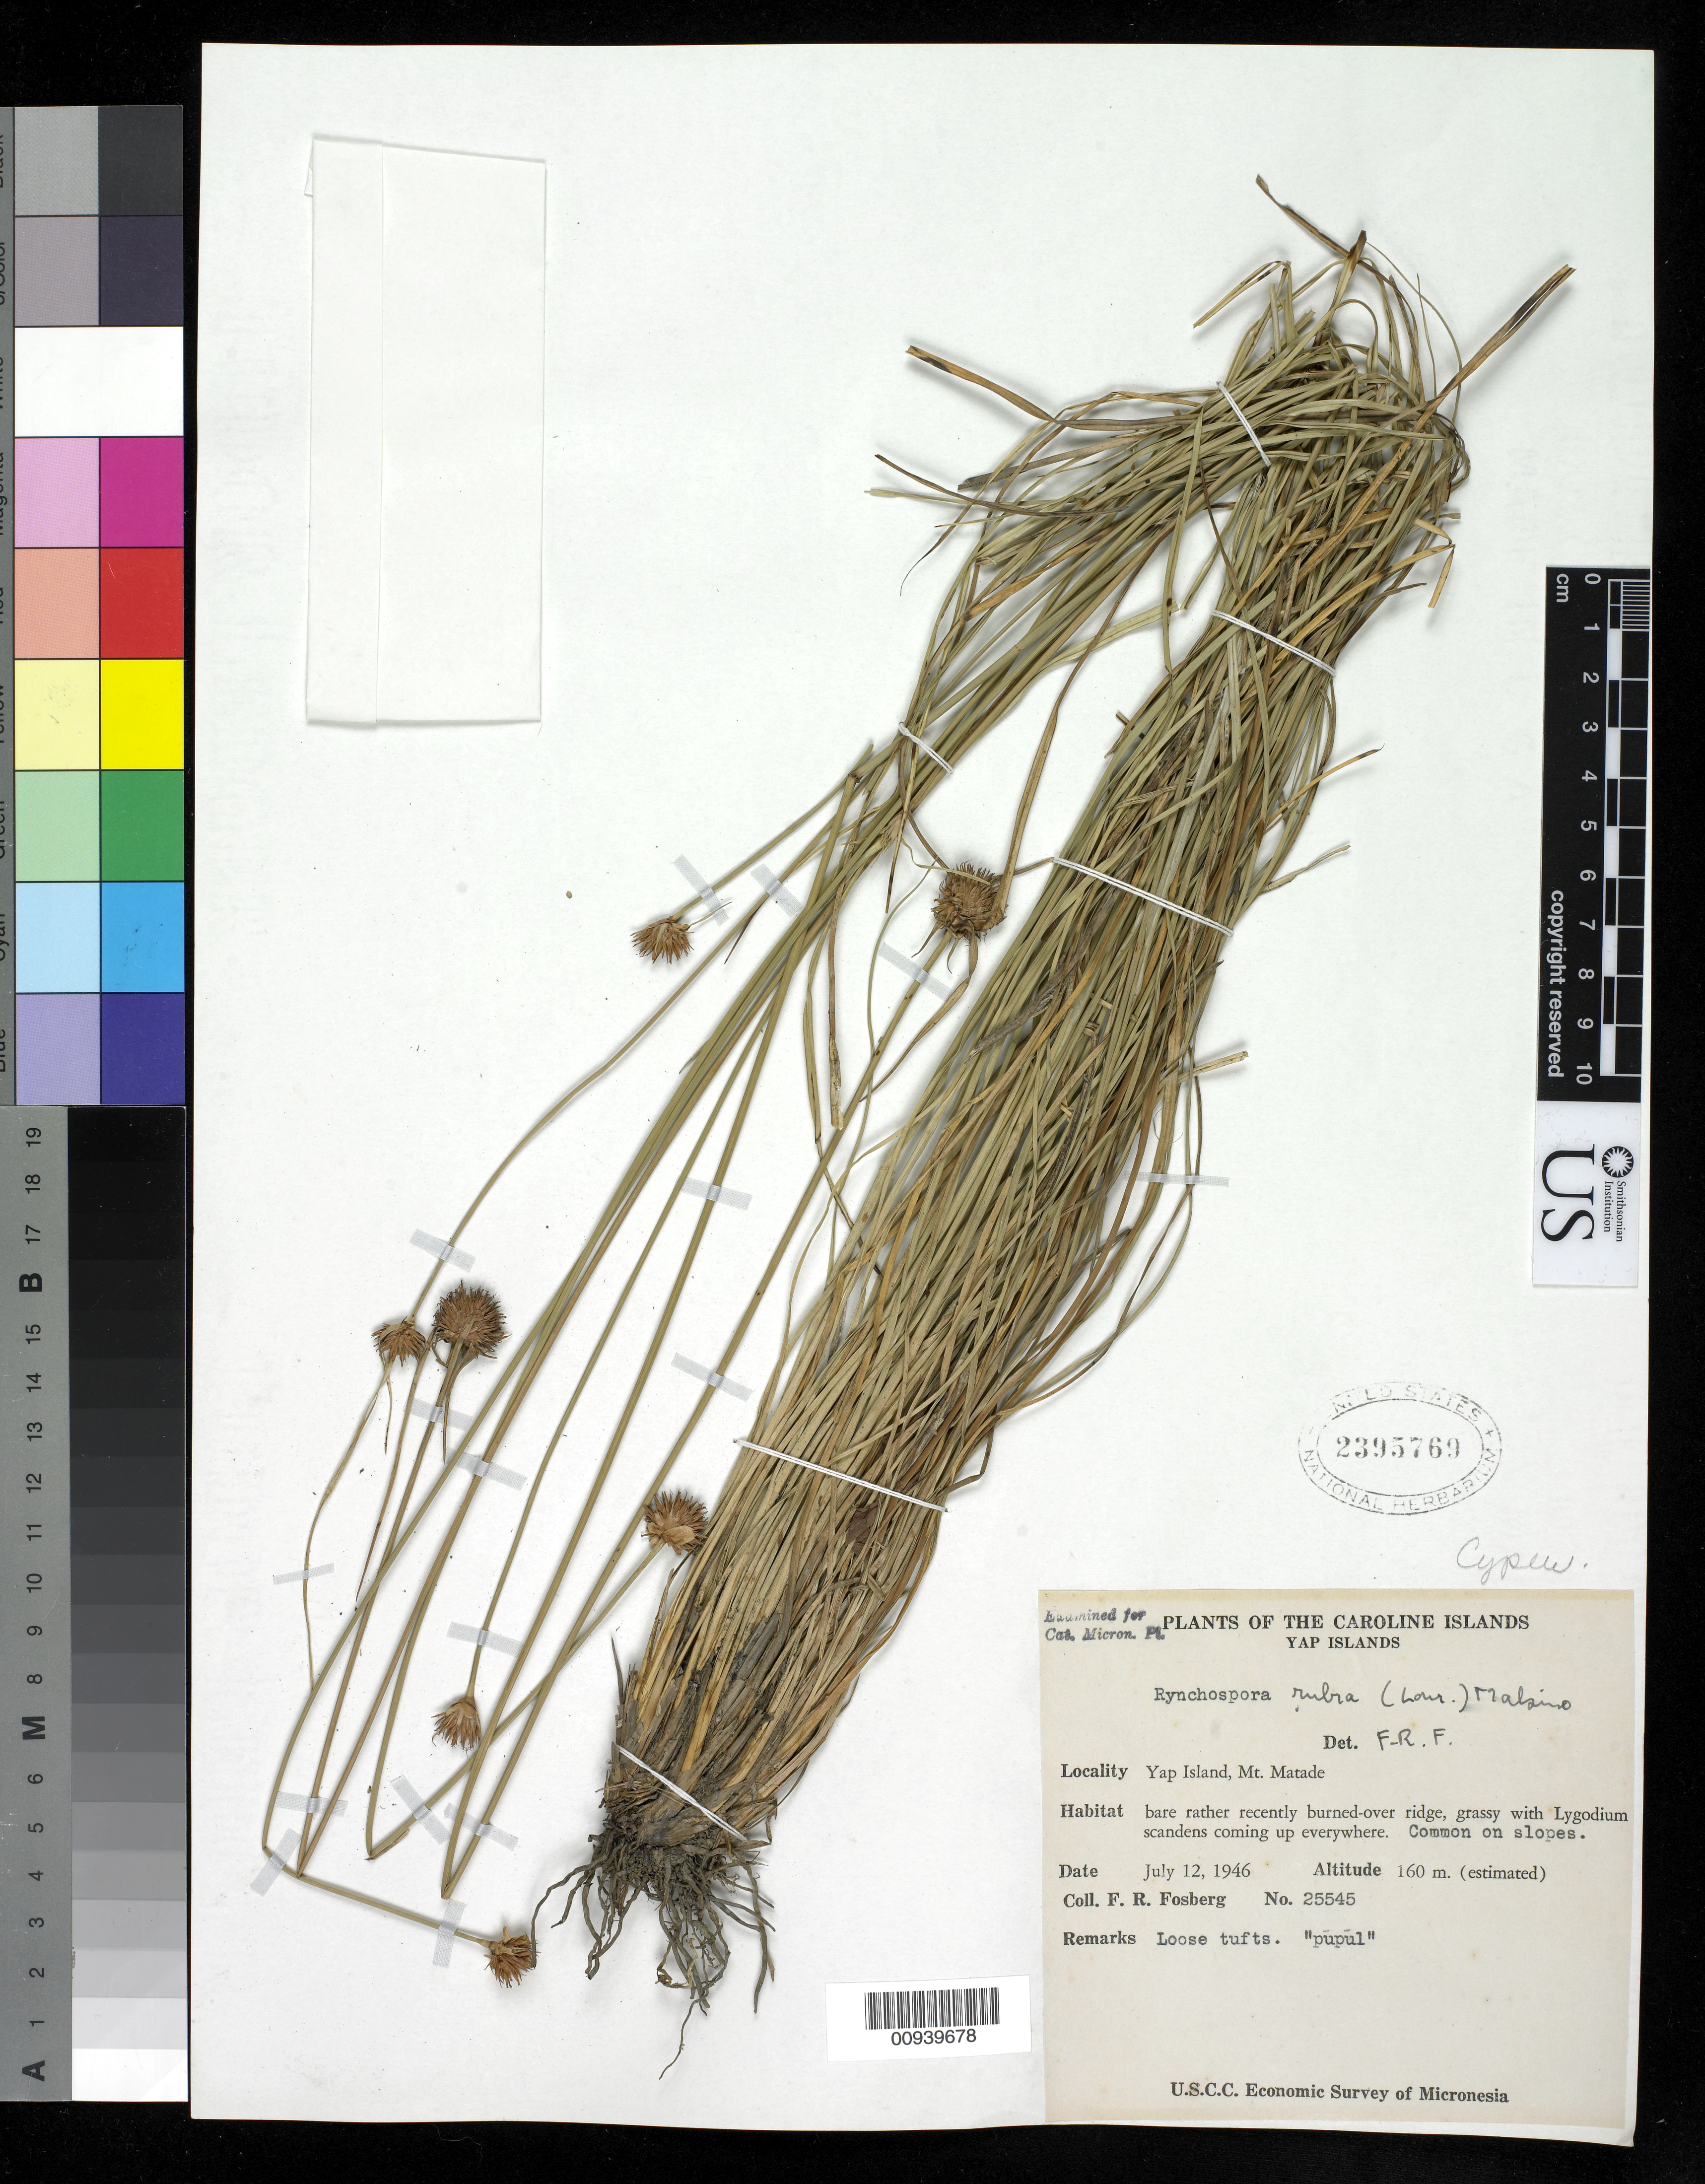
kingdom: Plantae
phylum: Tracheophyta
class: Liliopsida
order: Poales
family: Cyperaceae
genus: Rhynchospora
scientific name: Rhynchospora rubra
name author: (Lour.) Makino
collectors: F. R. Fosberg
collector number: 25545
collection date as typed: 12 Jul 1946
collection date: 1946-07-12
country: Micronesia, Federated States of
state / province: Yap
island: Yap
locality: Mt. Matade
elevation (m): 160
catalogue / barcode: US 2395769